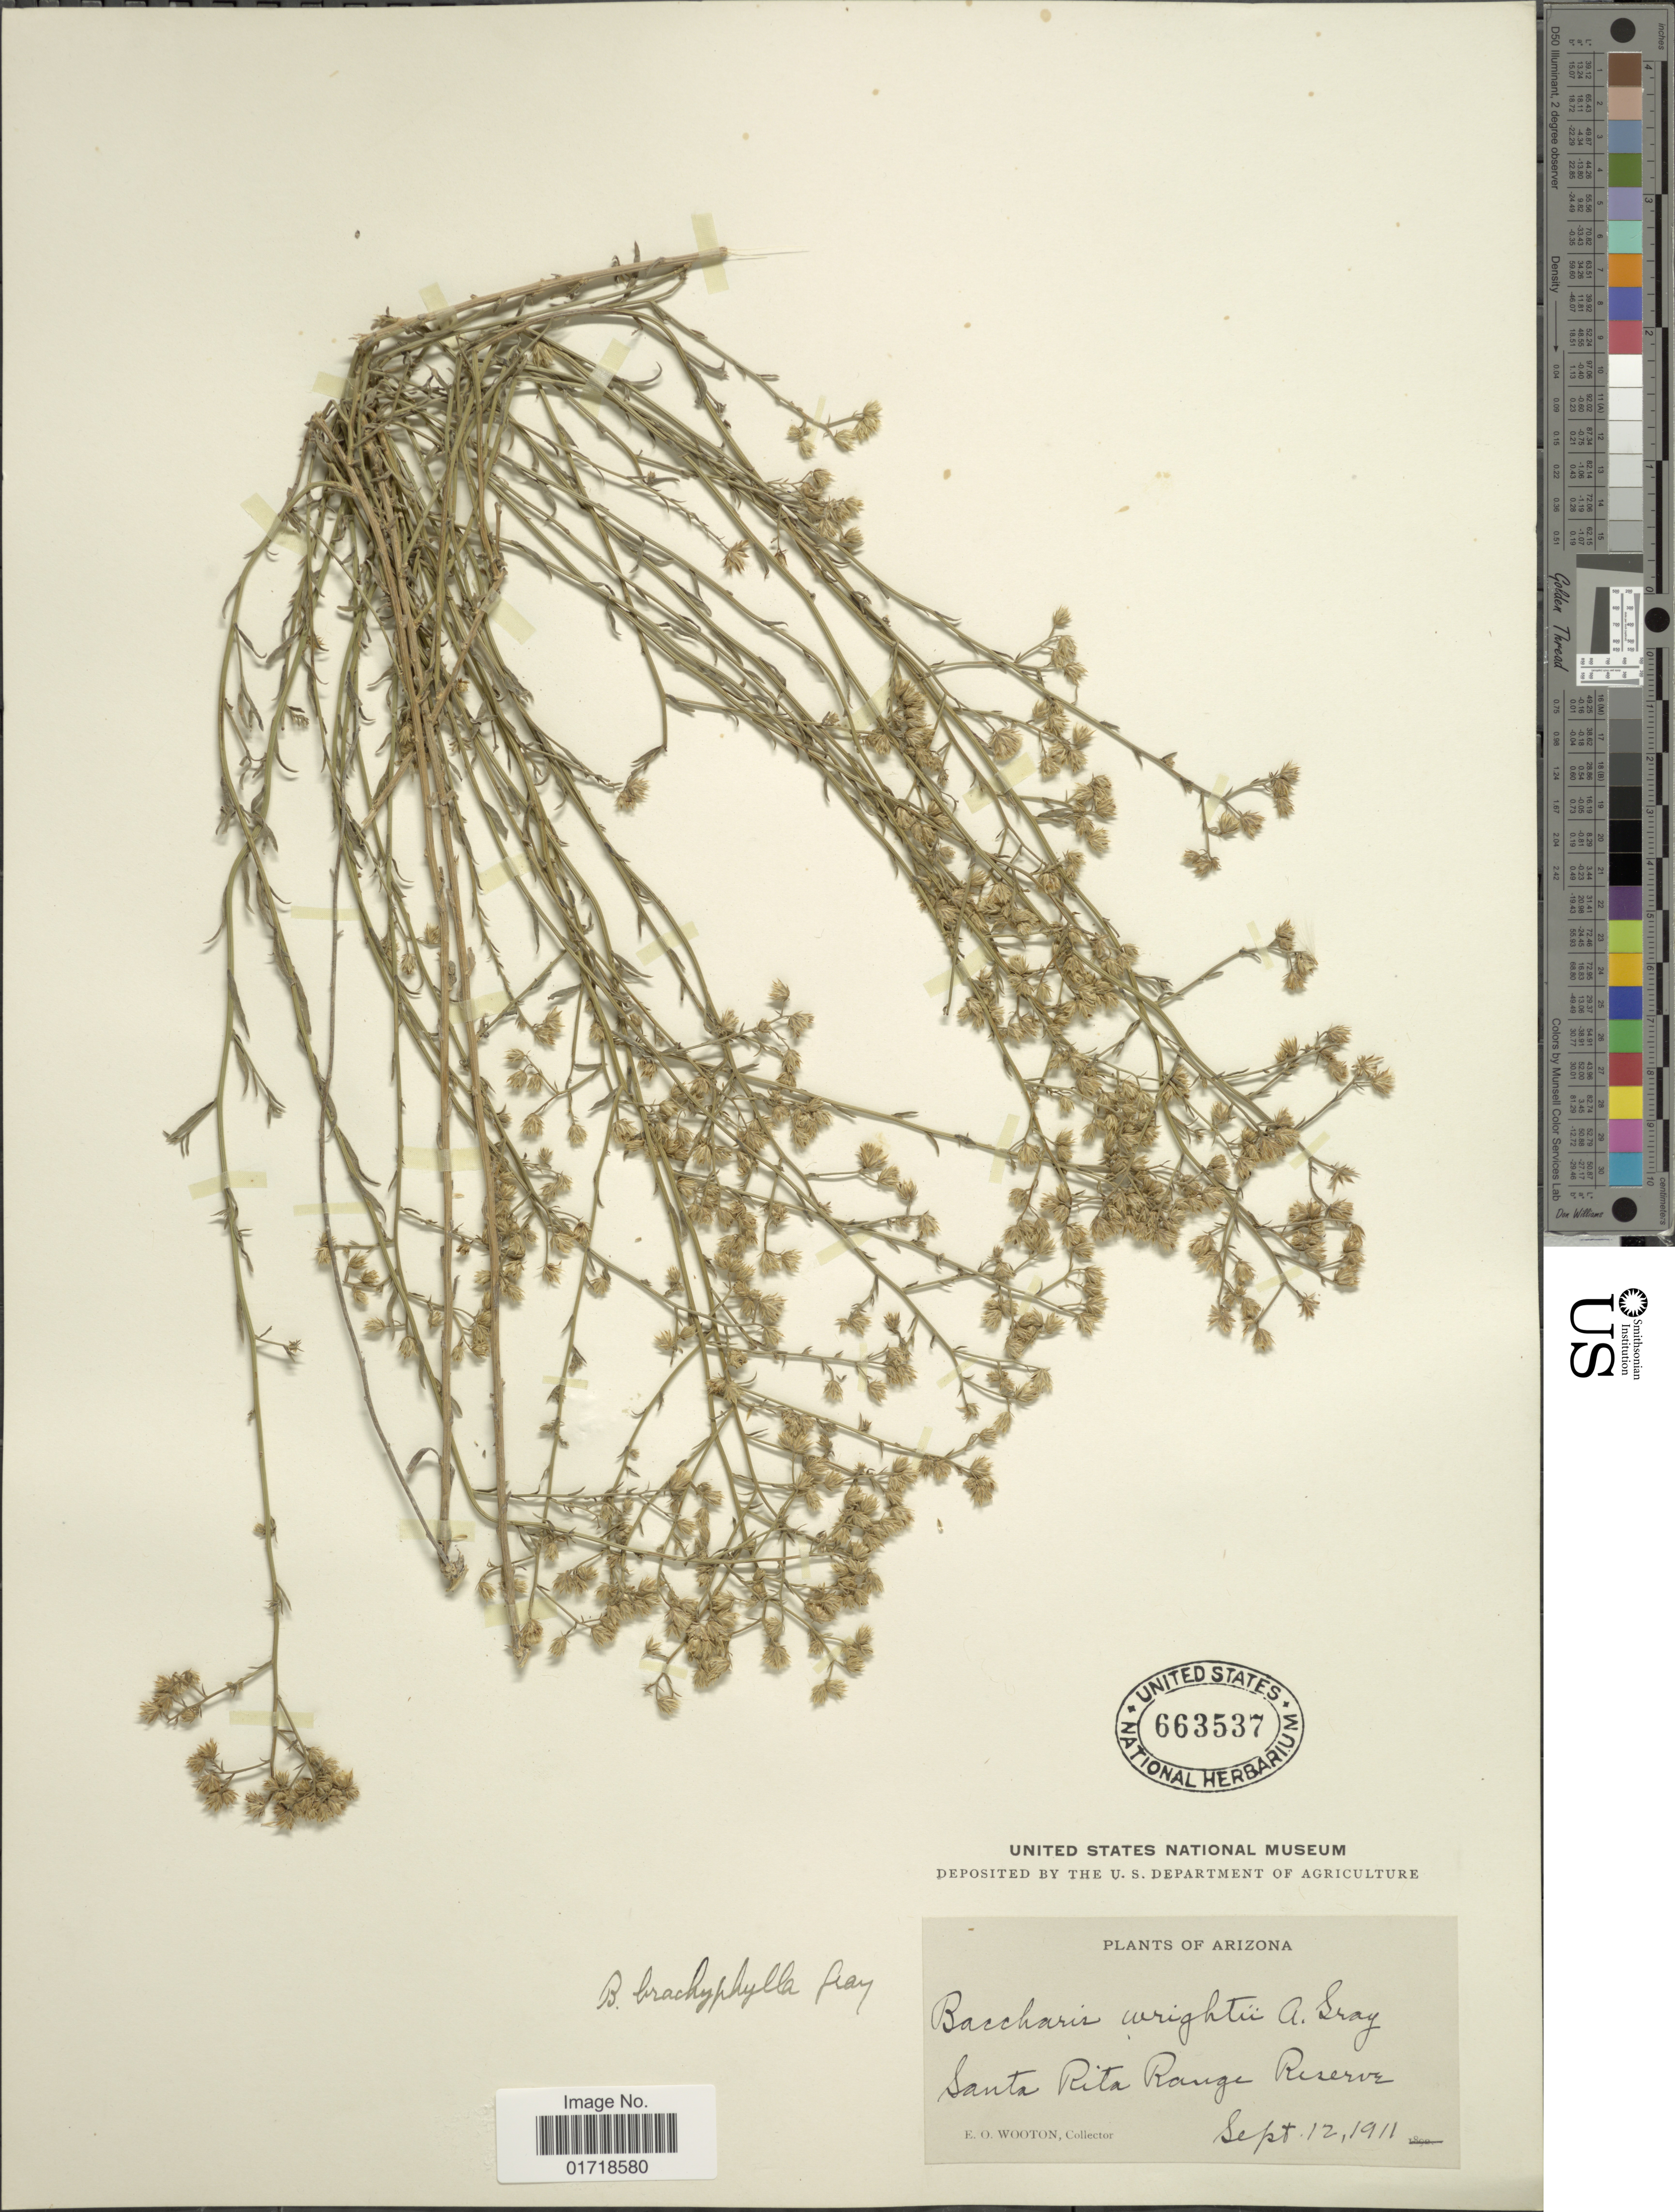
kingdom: Plantae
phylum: Tracheophyta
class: Magnoliopsida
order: Asterales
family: Asteraceae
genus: Baccharis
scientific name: Baccharis brachyphylla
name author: A. Gray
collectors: E. O. Wooton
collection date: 1911-09-12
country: United States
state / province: Arizona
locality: Santa Rita Range Reserve.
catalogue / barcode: US 663537